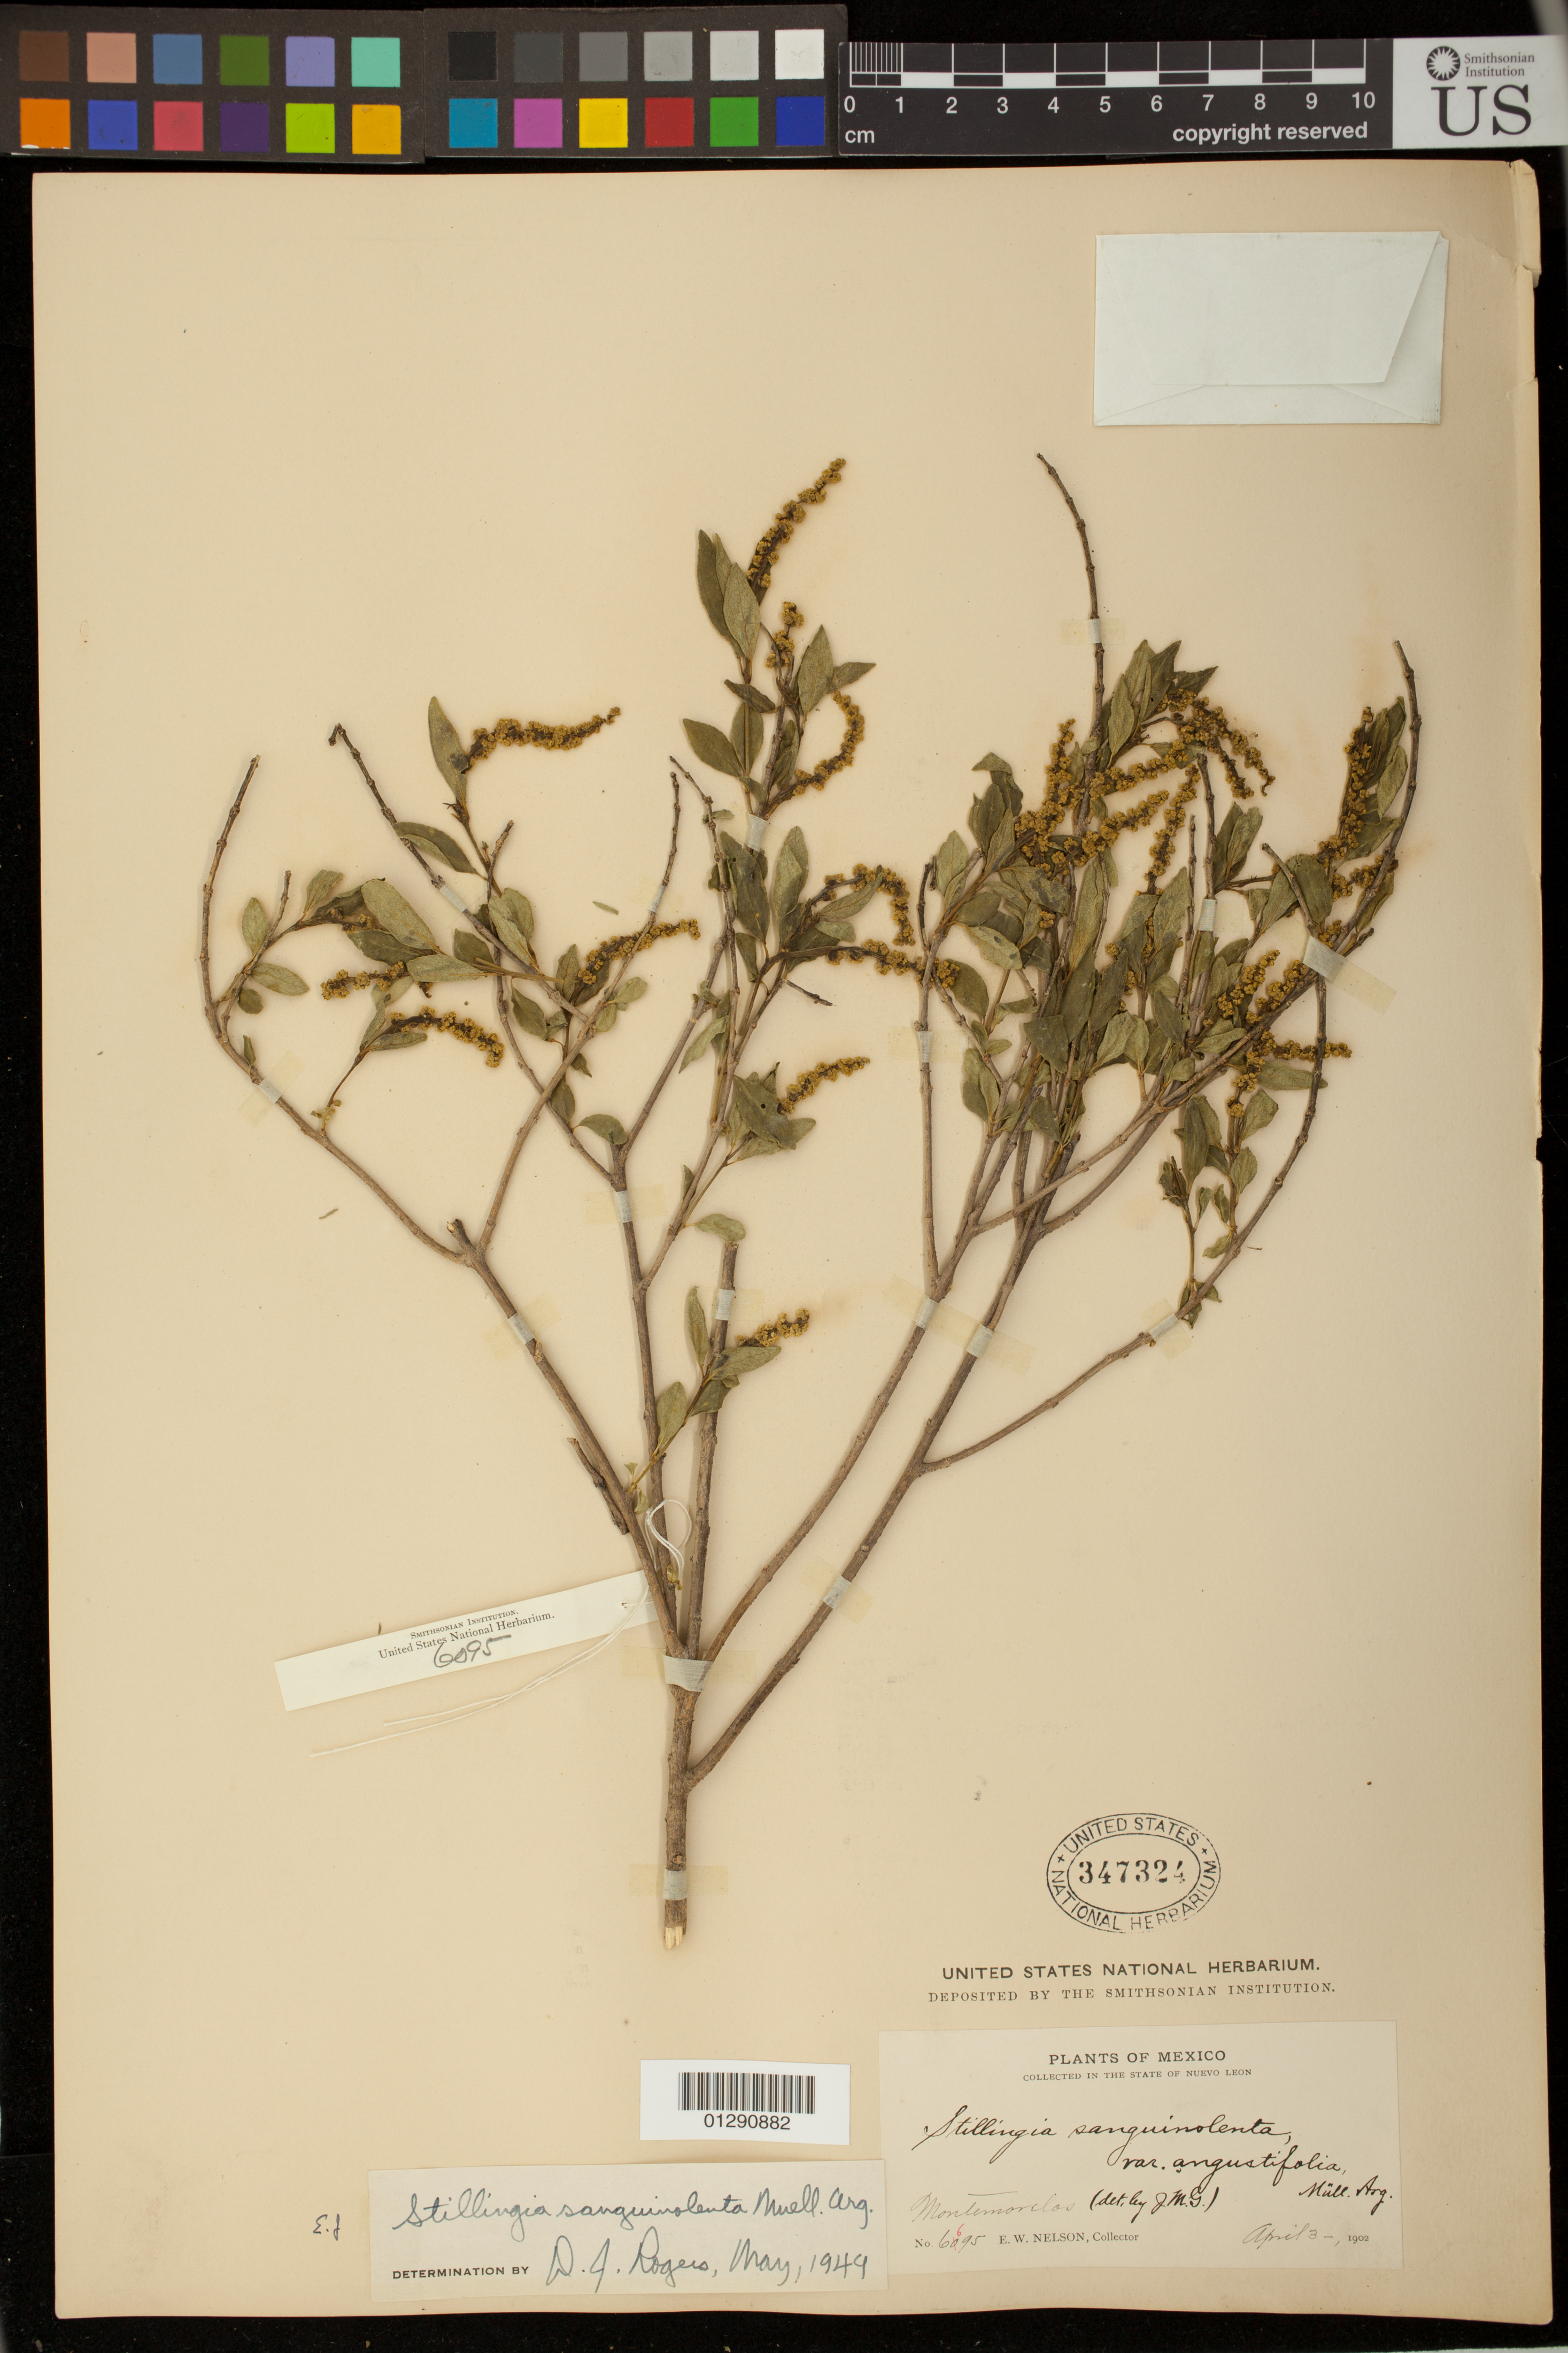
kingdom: Plantae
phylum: Tracheophyta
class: Magnoliopsida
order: Malpighiales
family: Euphorbiaceae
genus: Stillingia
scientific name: Stillingia sanguinolenta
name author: Müll. Arg.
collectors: E. W. Nelson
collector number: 6695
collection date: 1902-04-03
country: Mexico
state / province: Nuevo Leon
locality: Montemorelos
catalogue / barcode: US 347324